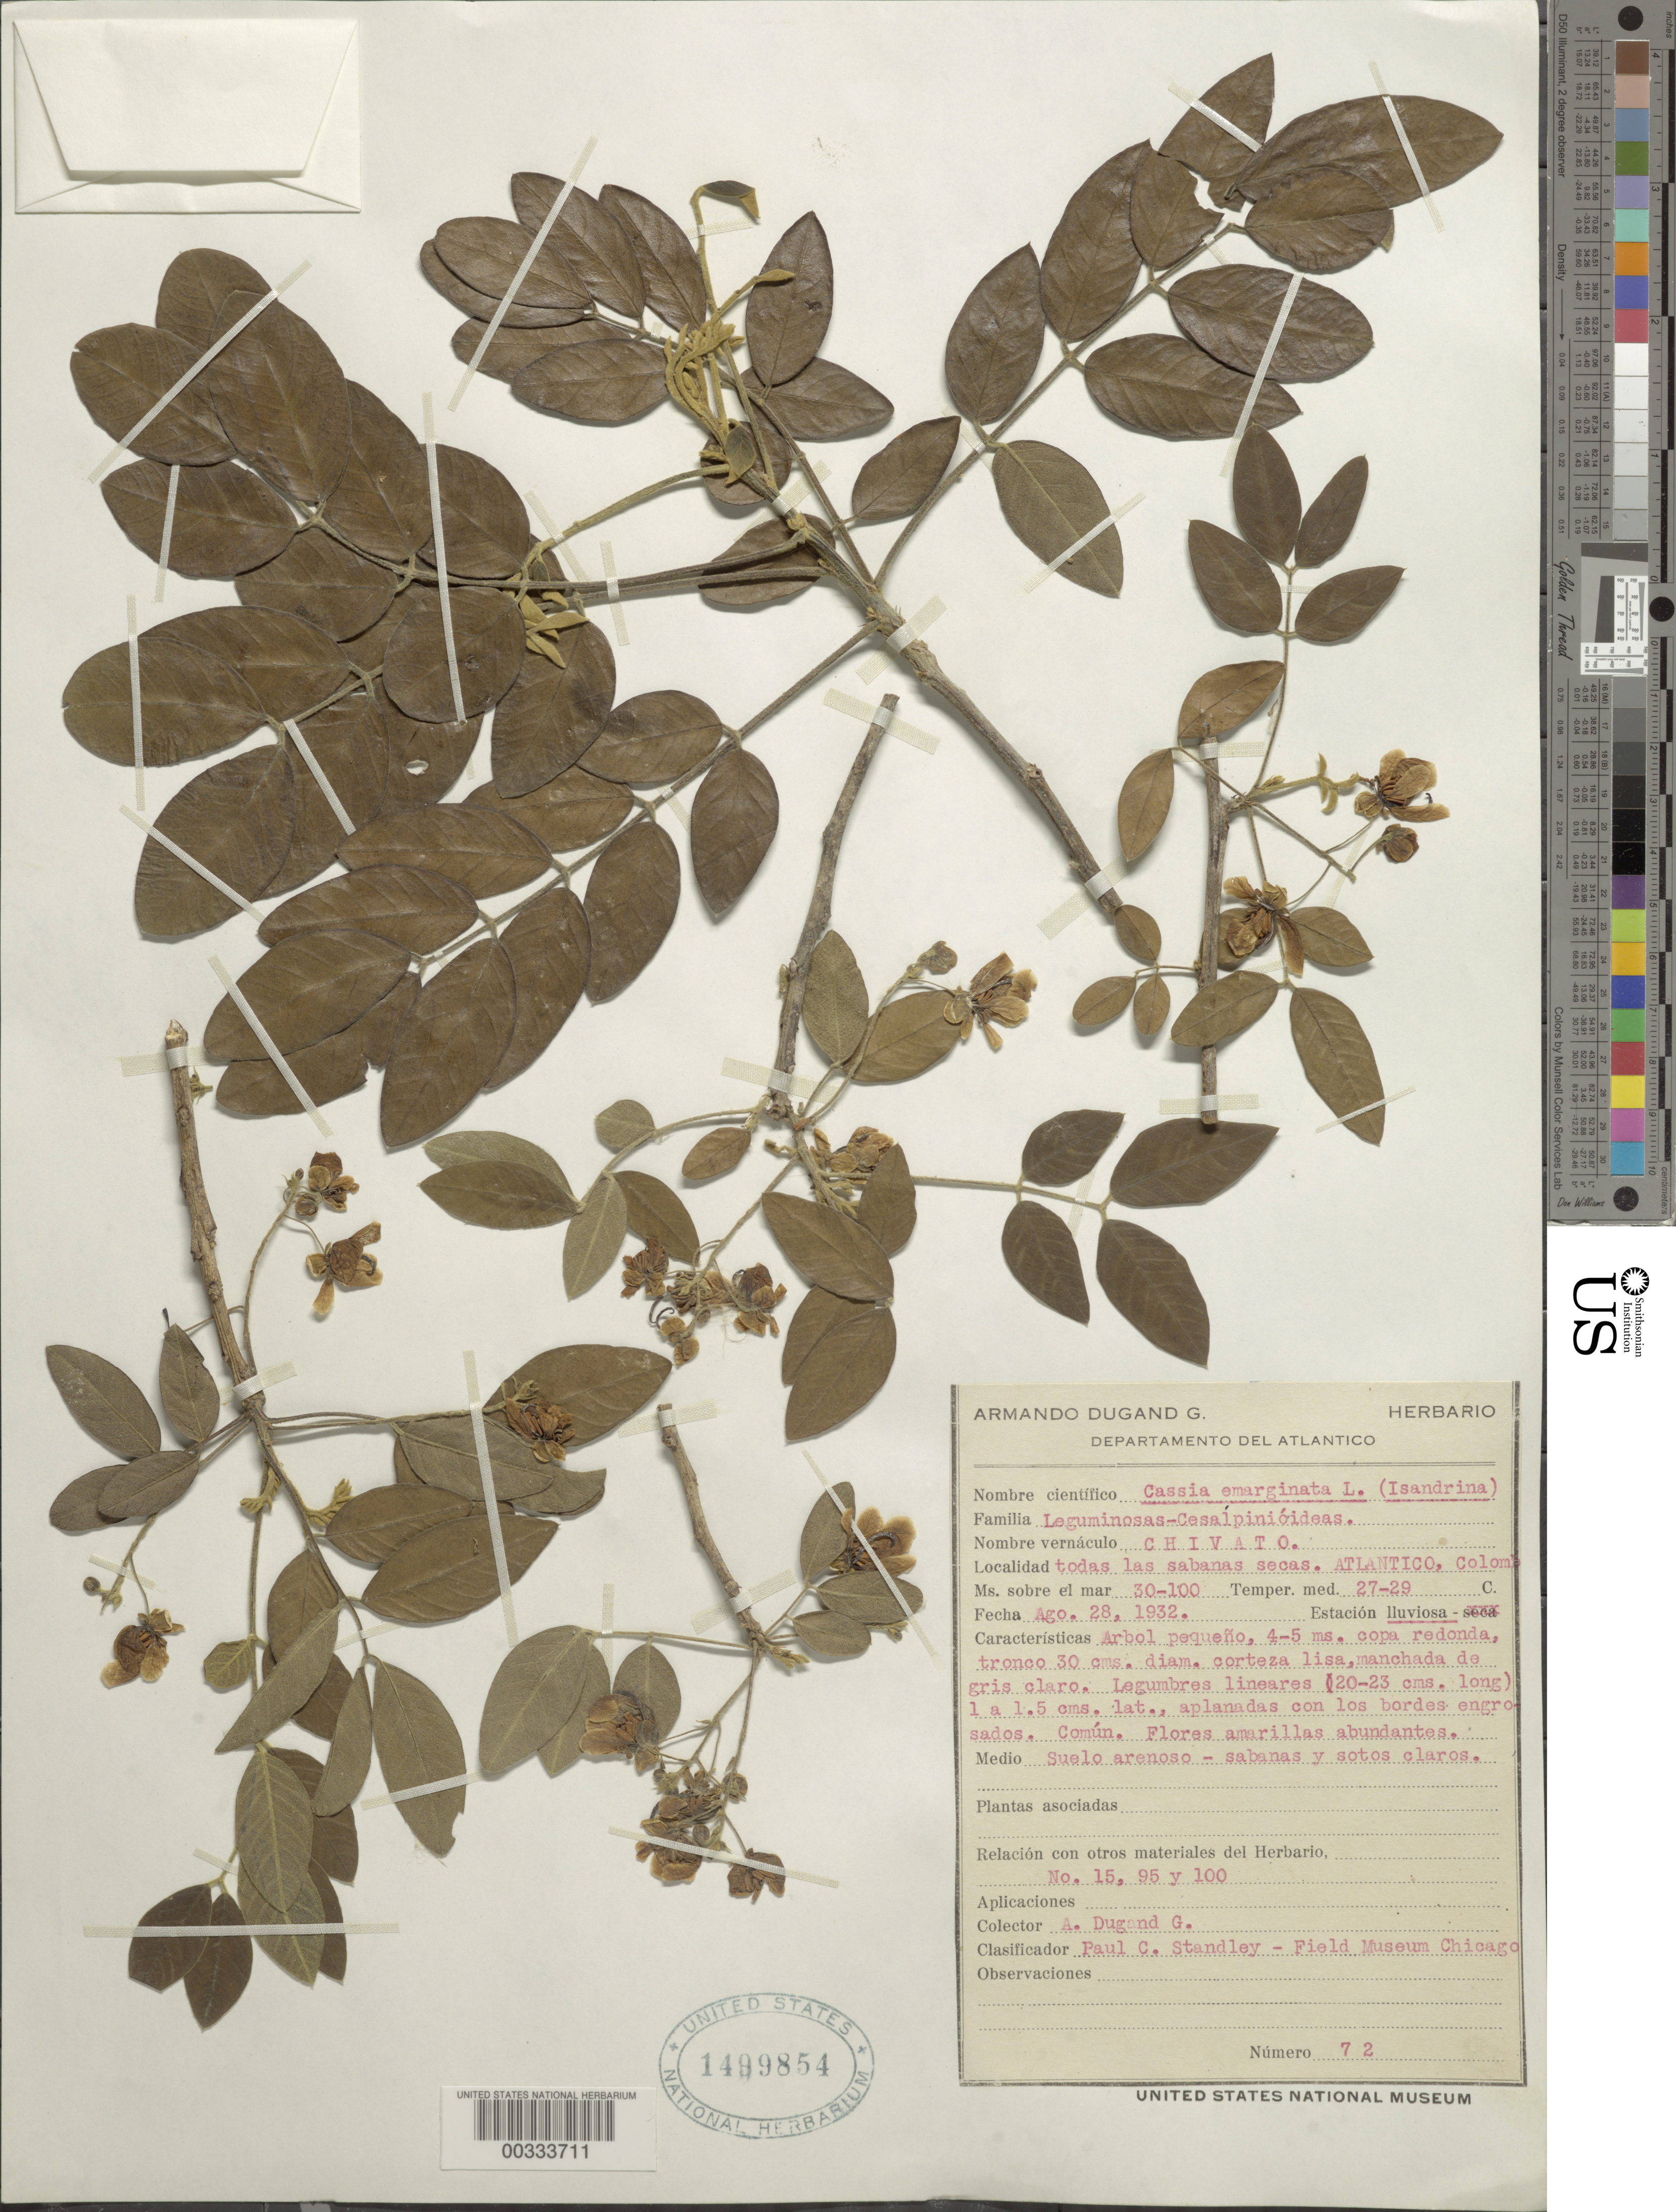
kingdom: Plantae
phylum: Tracheophyta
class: Magnoliopsida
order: Fabales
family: Fabaceae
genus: Senna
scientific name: Senna atomaria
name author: (L.) H.S. Irwin & Barneby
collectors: A. Dugand G.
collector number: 72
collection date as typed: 28 Aug 1932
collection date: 1932-08-28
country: Colombia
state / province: Atlántico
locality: Savanna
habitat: Dry savanna; sandy soil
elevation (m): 30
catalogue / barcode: US 1499854